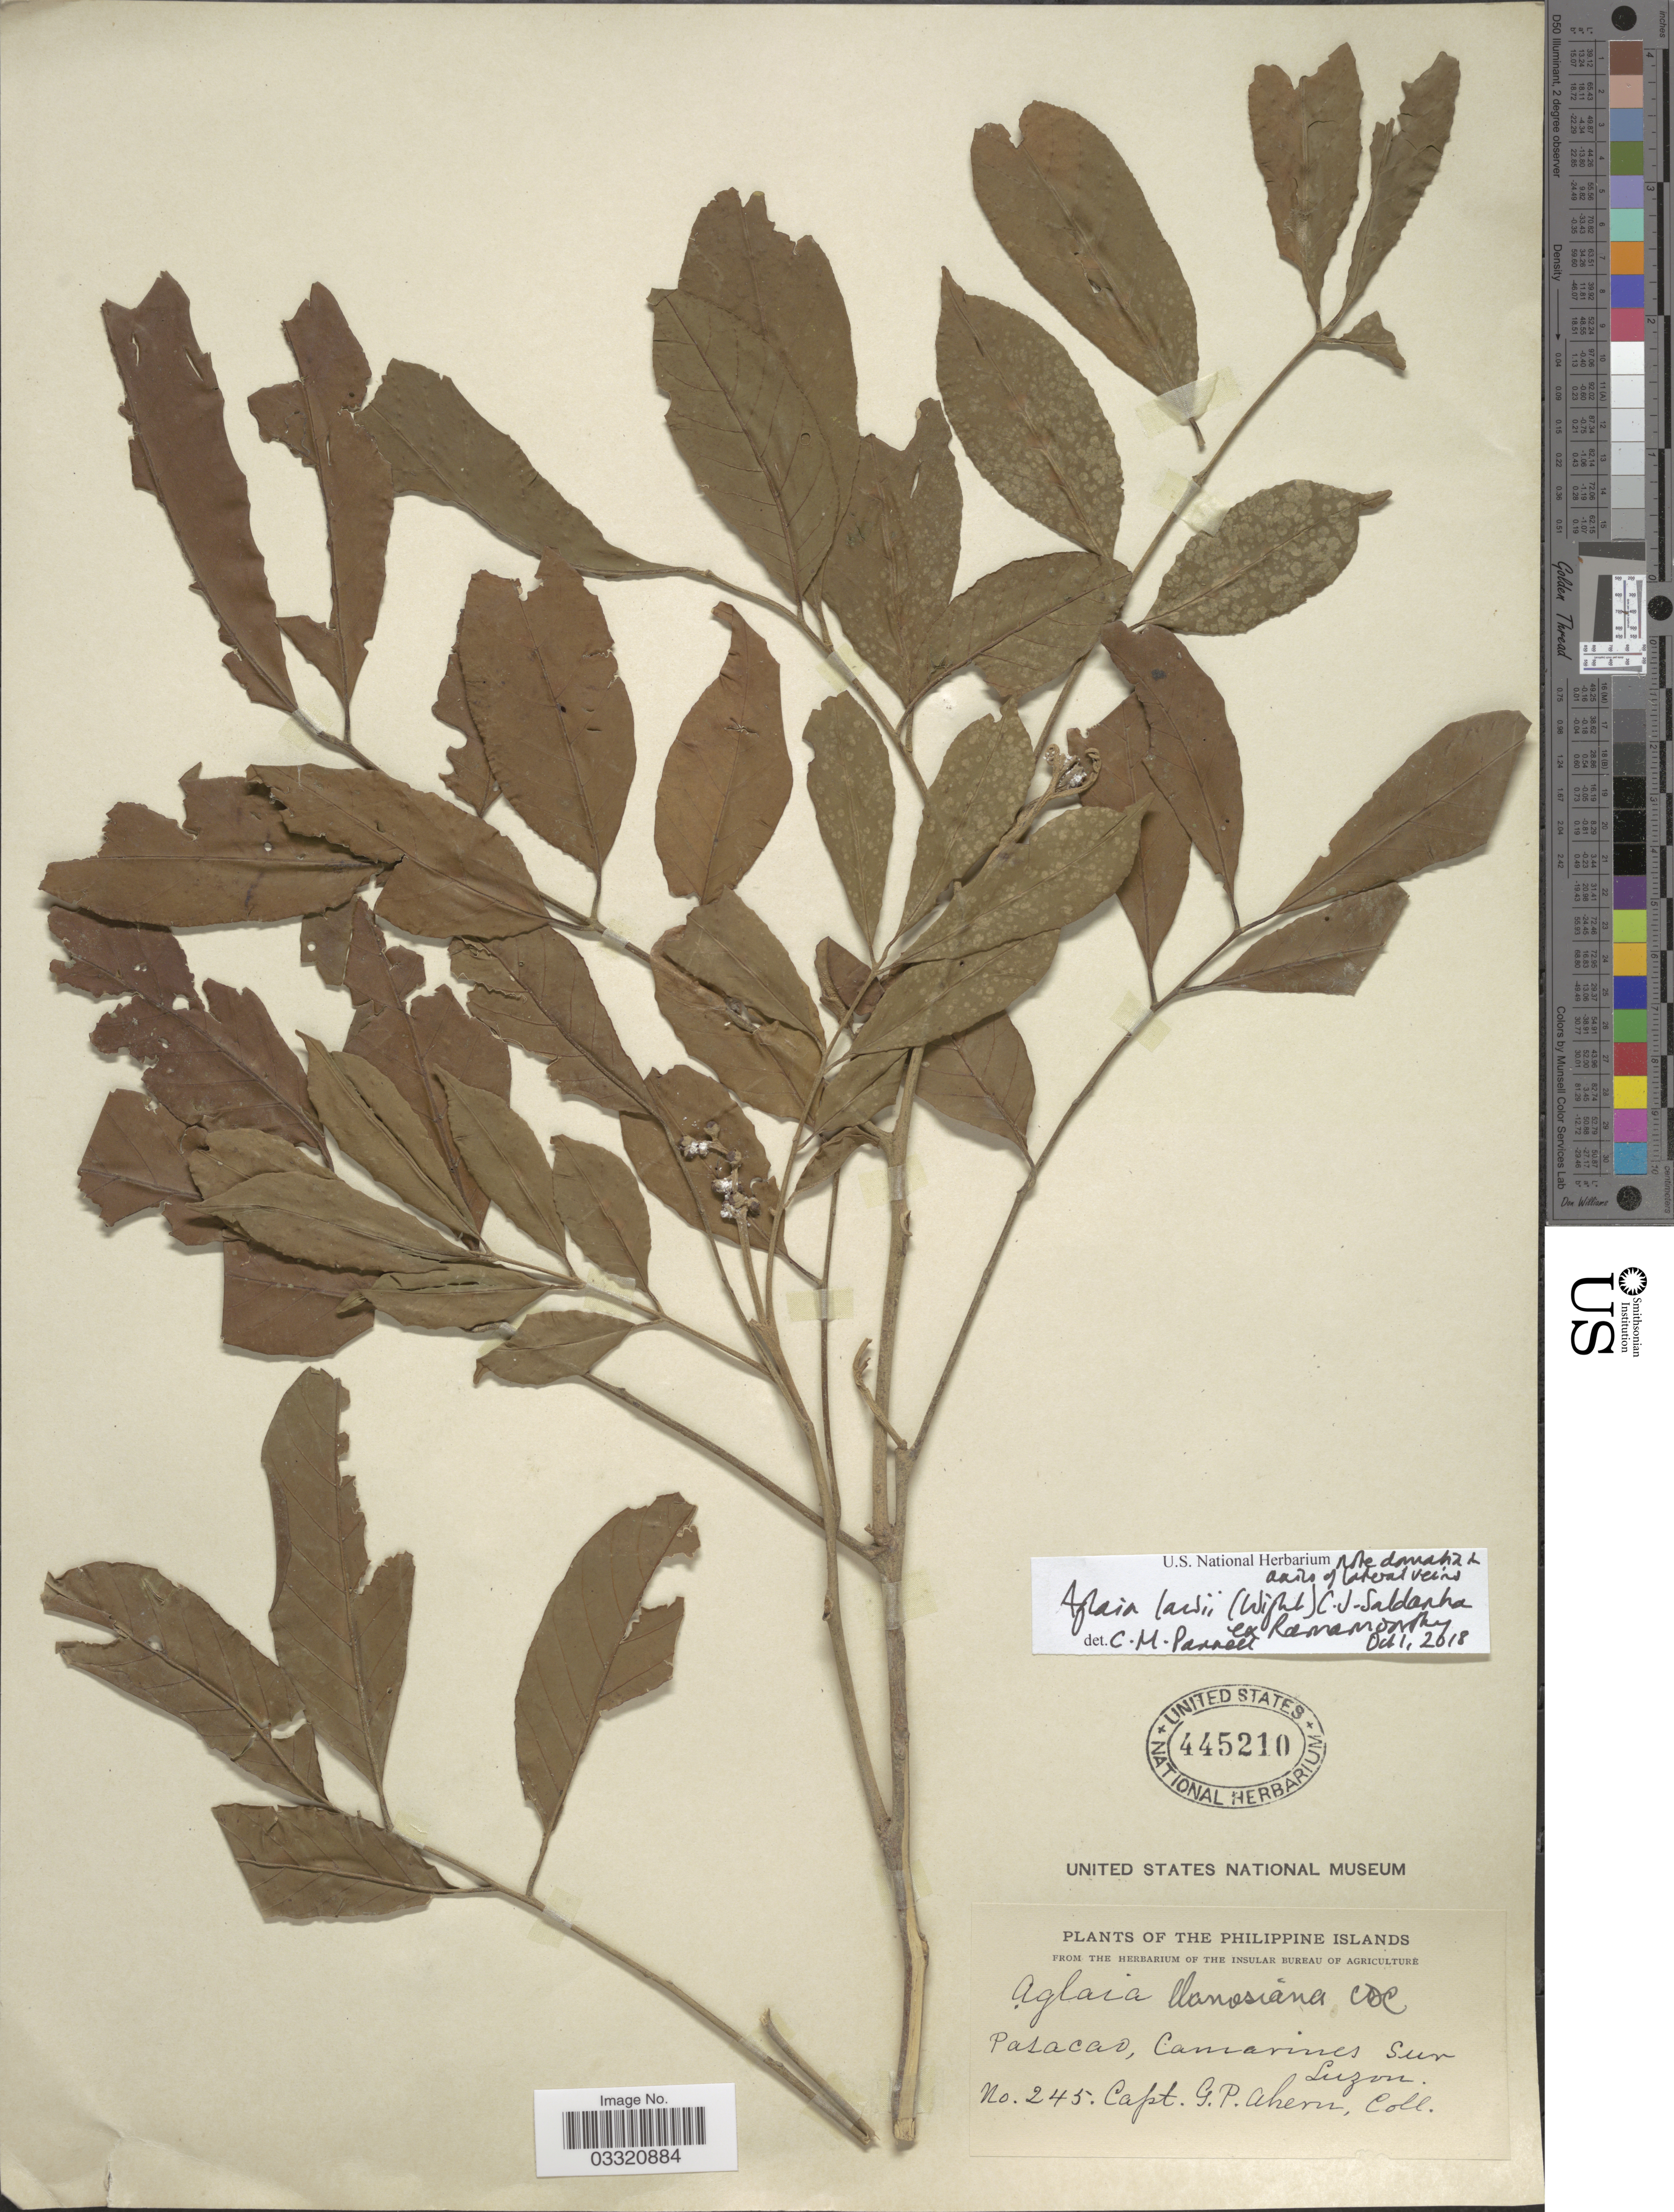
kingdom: Plantae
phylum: Tracheophyta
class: Magnoliopsida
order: Sapindales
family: Meliaceae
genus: Aglaia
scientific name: Aglaia lawii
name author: (Wight) C.J. Saldanha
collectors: G. Ahern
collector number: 245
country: Philippines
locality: Pasacao, Camarines Sur, Luzon.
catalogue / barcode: US 445210